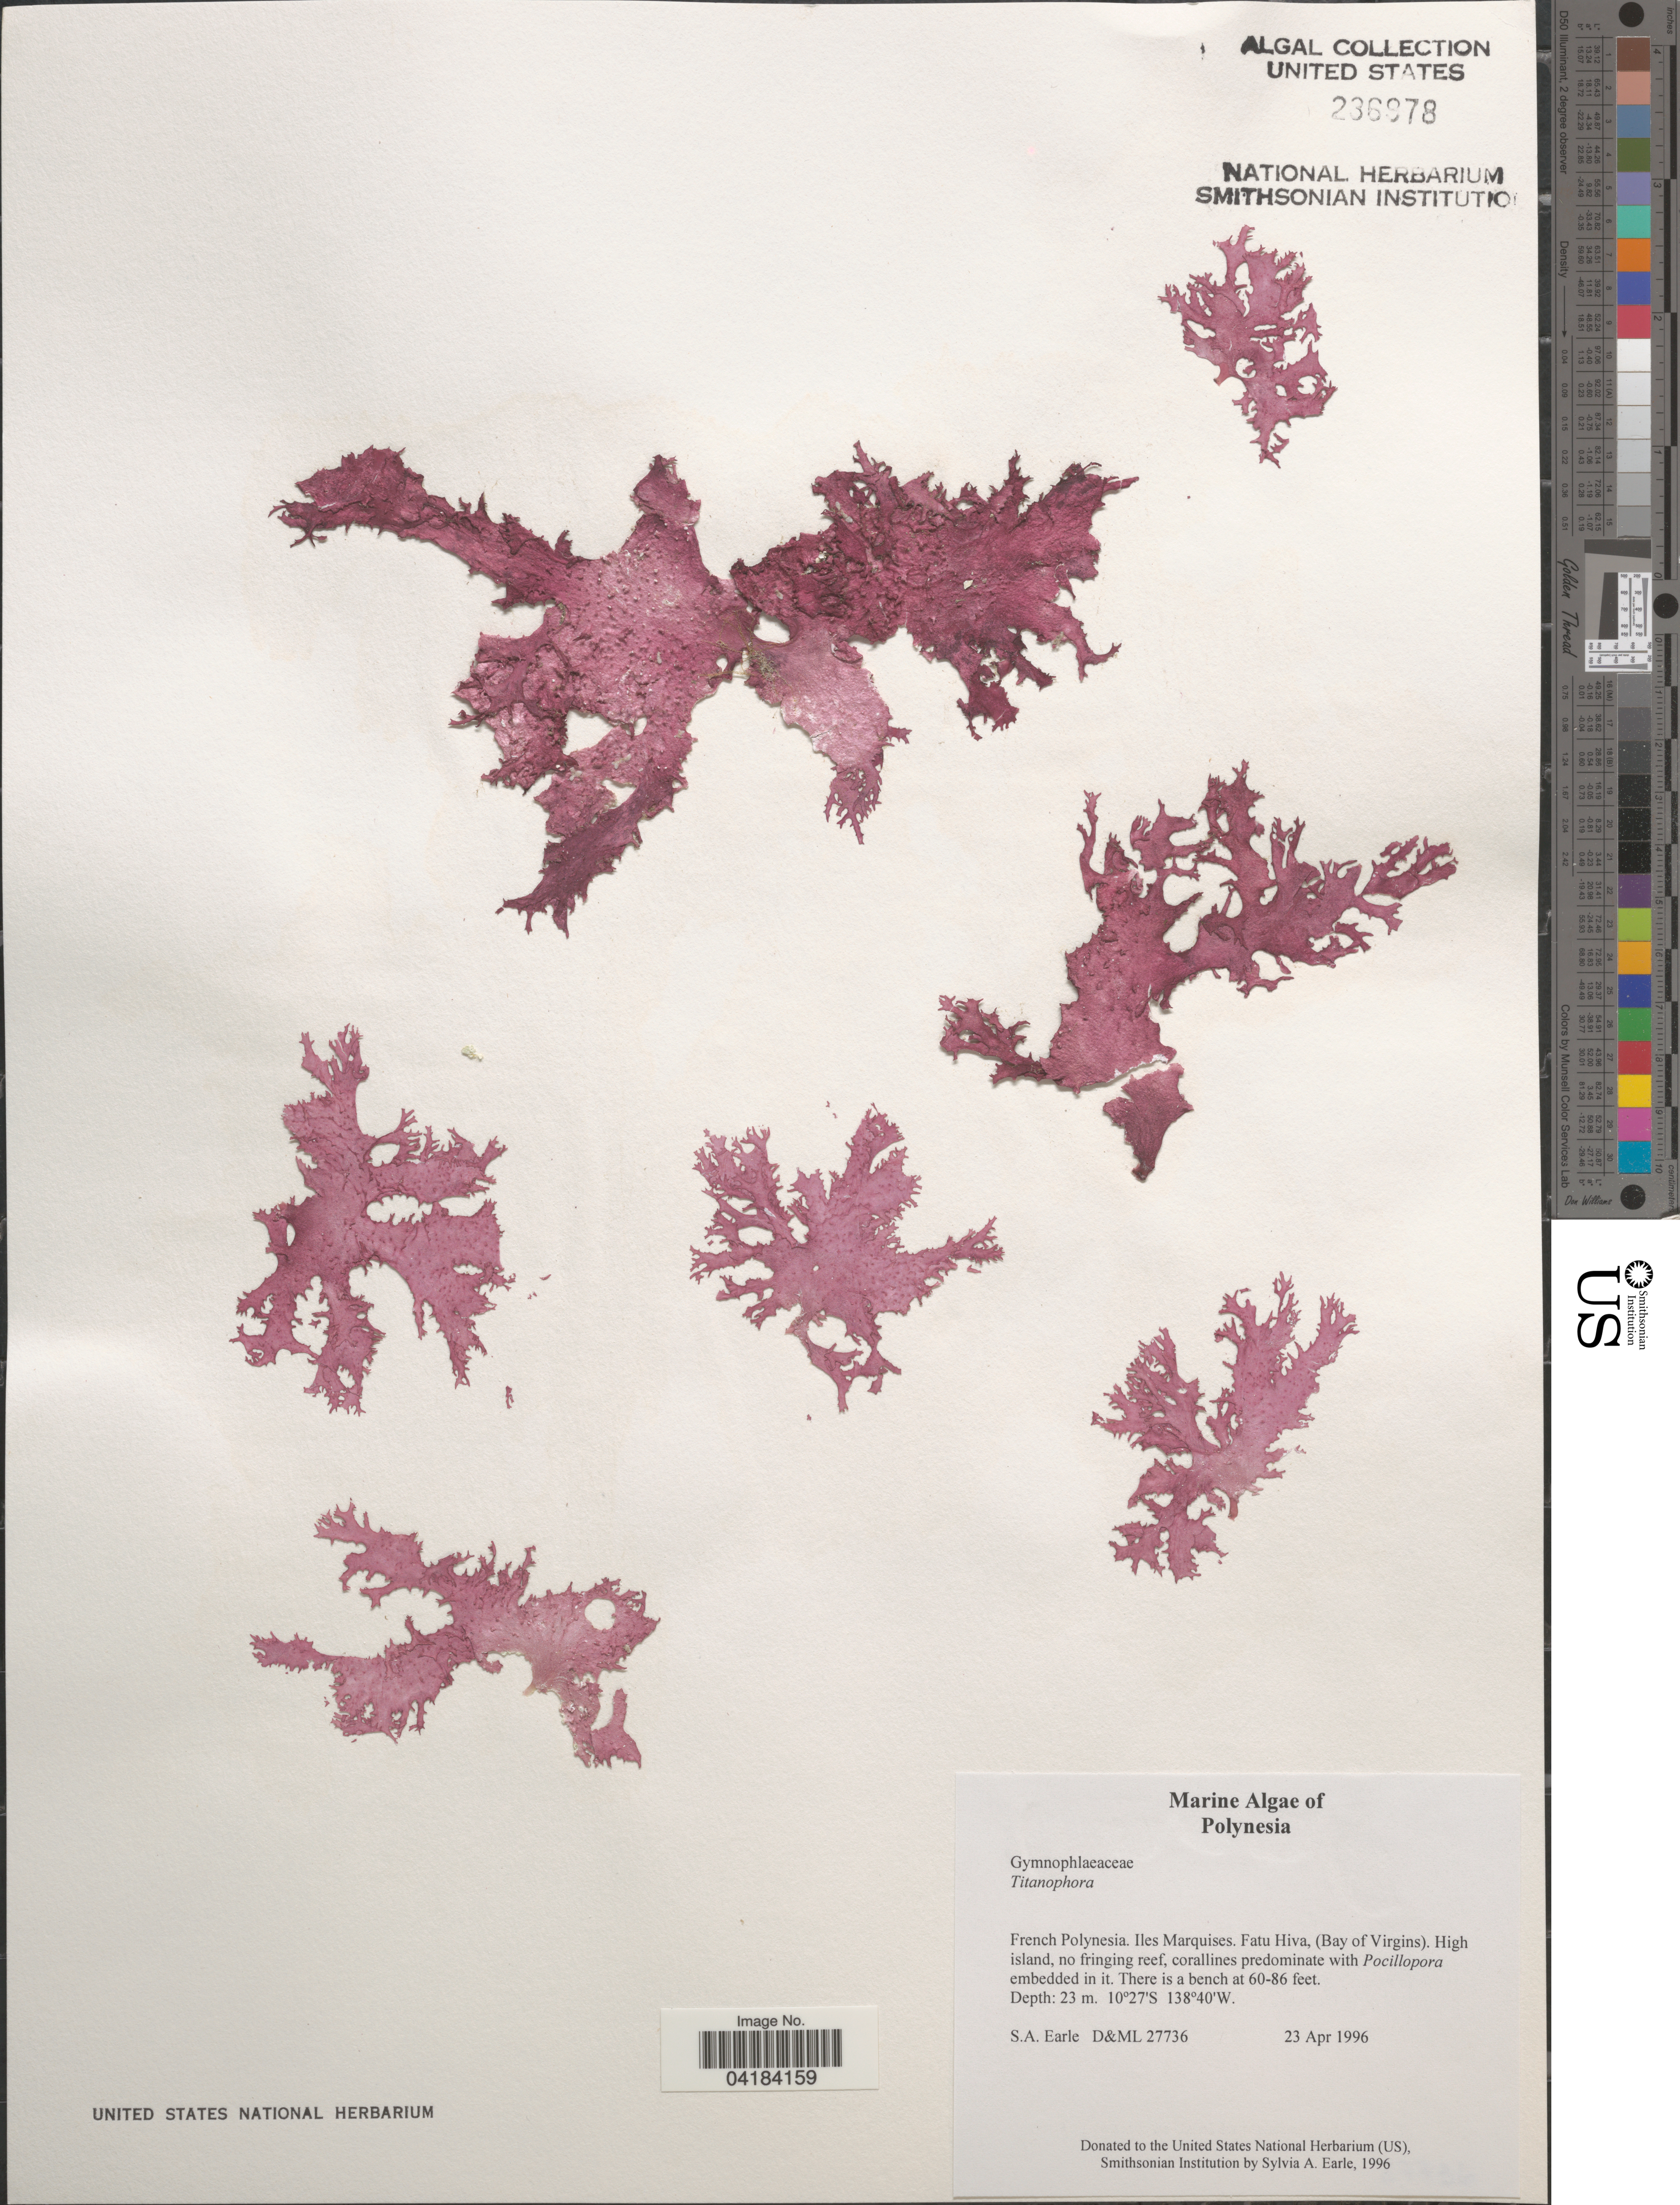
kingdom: Plantae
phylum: Rhodophyta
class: Florideophyceae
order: Nemastomatales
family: Schizymeniaceae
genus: Titanophora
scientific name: Titanophora sp.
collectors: S. A. Earle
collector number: D&ML27736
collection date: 1996-04-23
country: French Polynesia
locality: Polynesia. Iles Marquises. Fatu Hiva, (Bay of Virgins). High island.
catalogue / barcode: US 236978